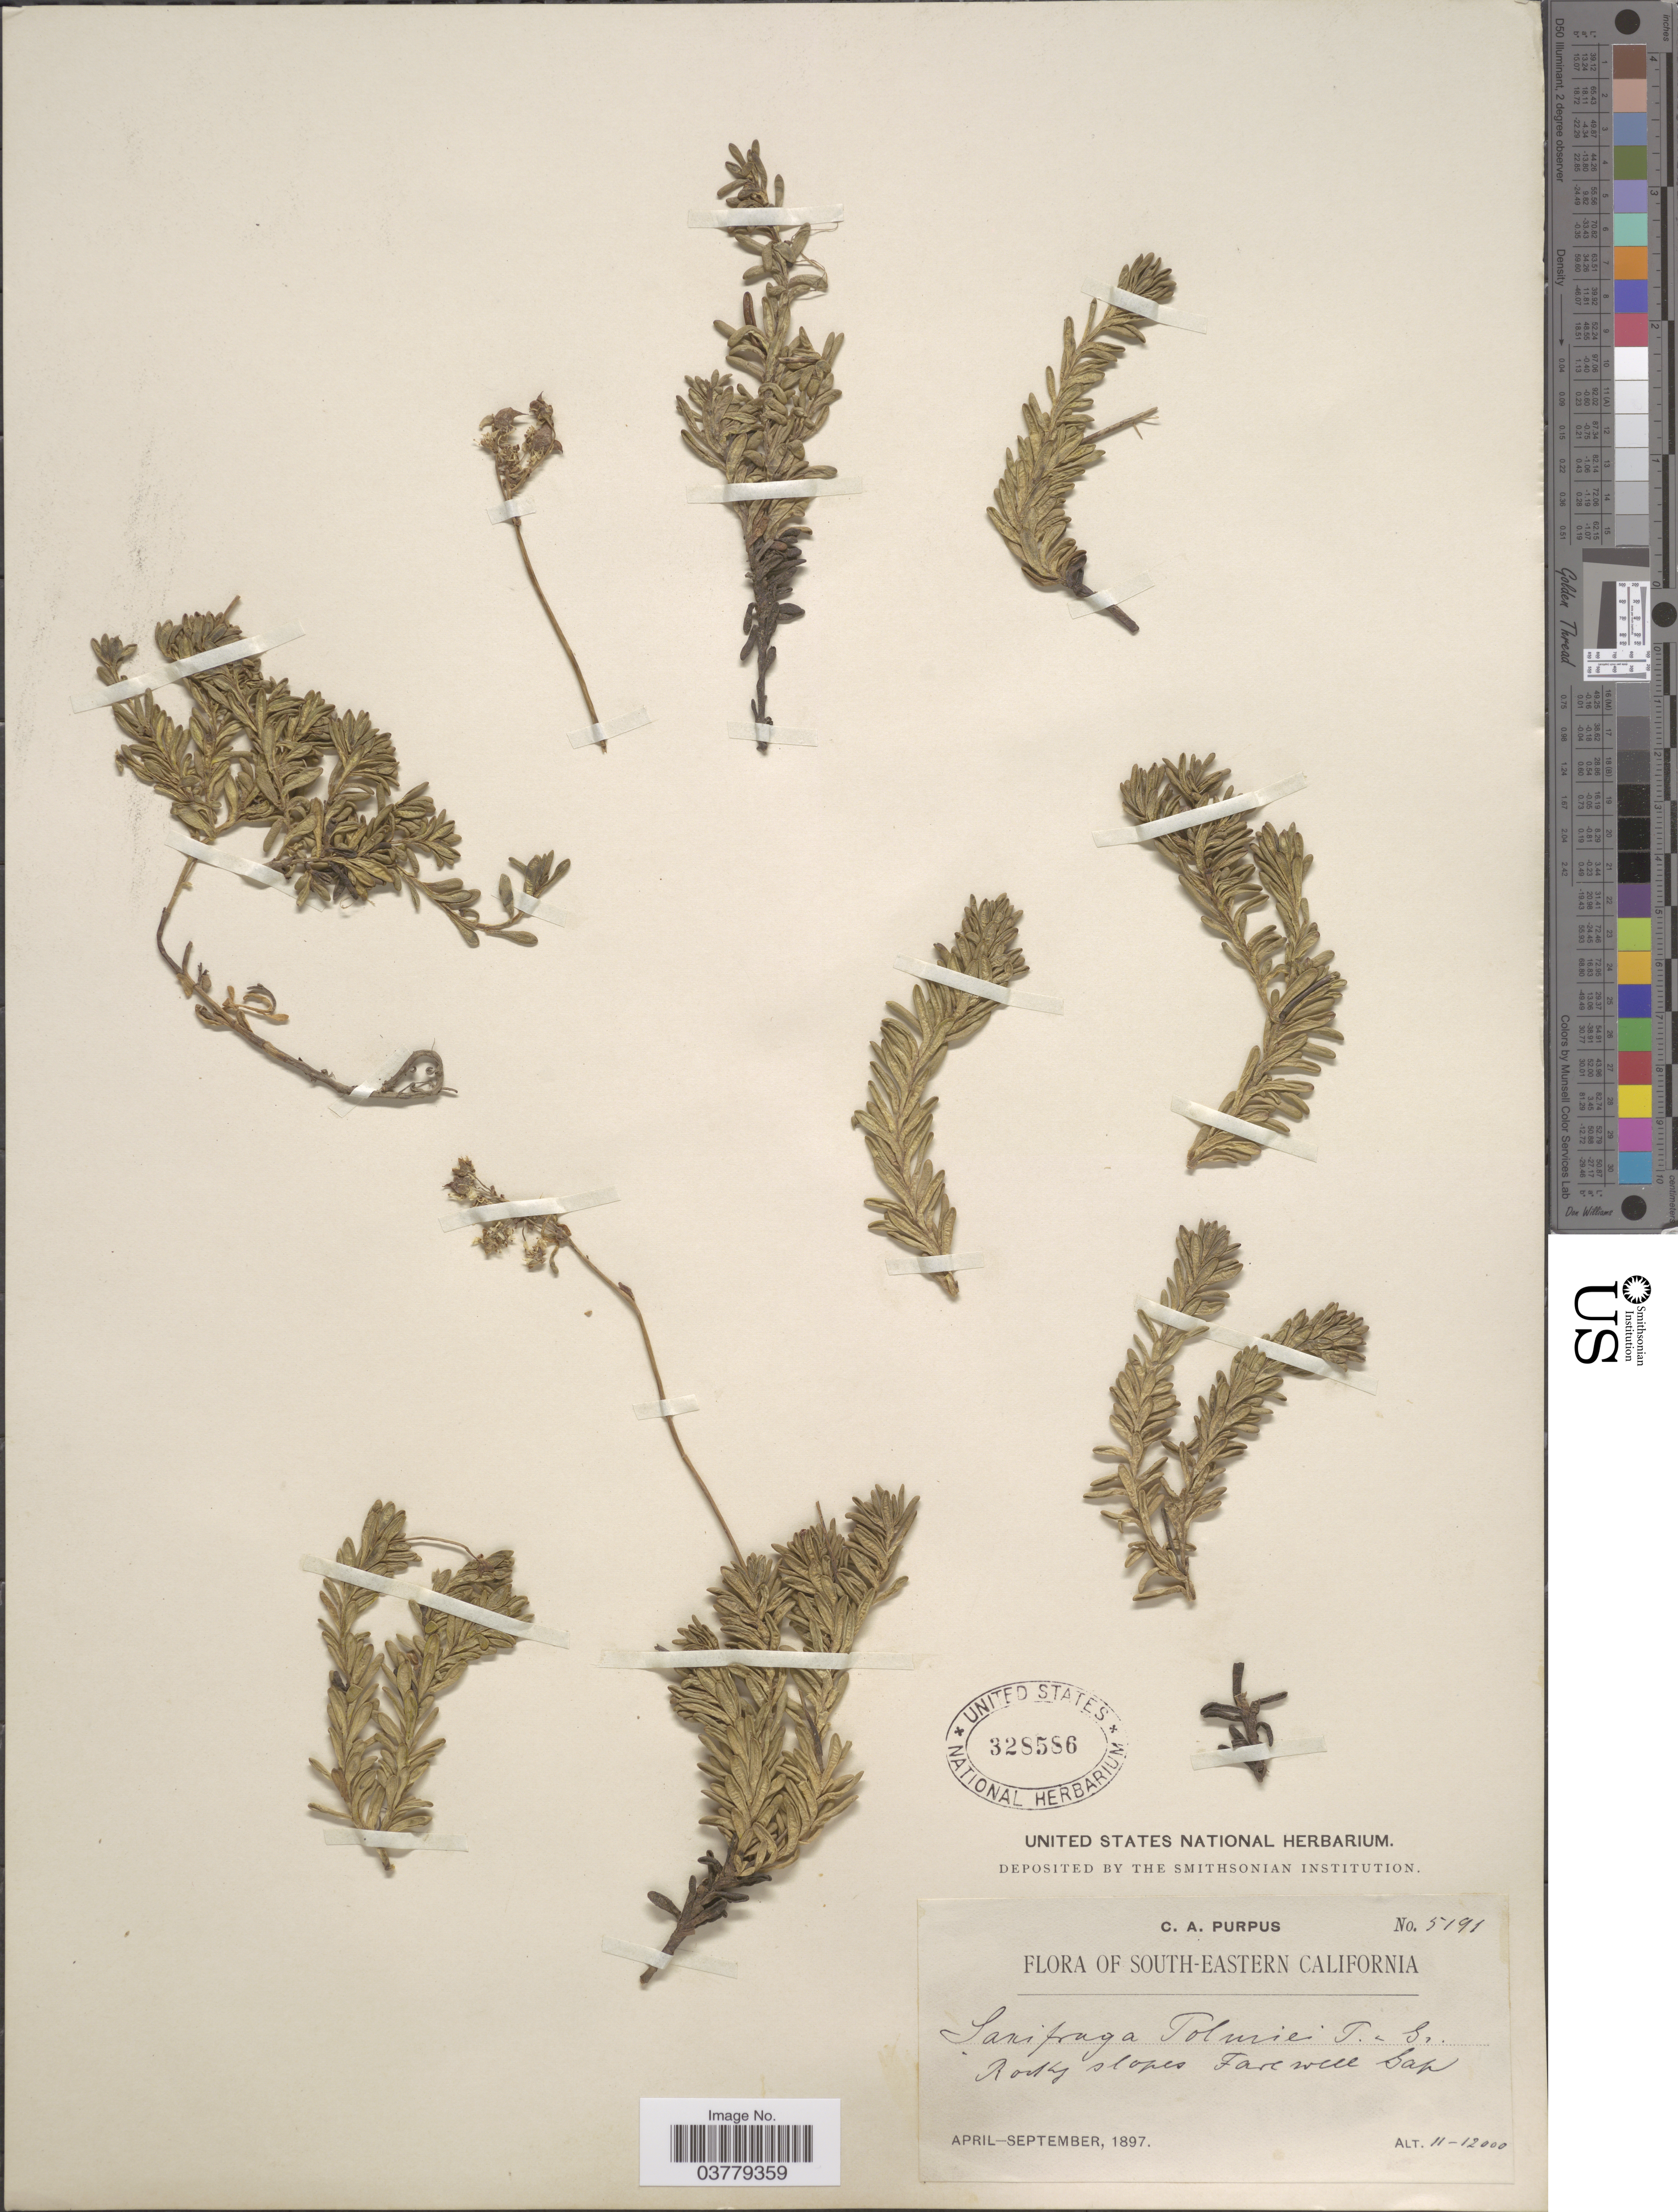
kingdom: Plantae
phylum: Tracheophyta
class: Magnoliopsida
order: Saxifragales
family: Saxifragaceae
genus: Micranthes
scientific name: Micranthes tolmiei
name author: (Torr. & A. Gray) Brouillet & Gornall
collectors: C. A. Purpus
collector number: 5191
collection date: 1897-04/1897-09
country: United States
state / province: California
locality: South-Eastern California. Rocky slopes Fare Well Gap.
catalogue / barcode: US 328586